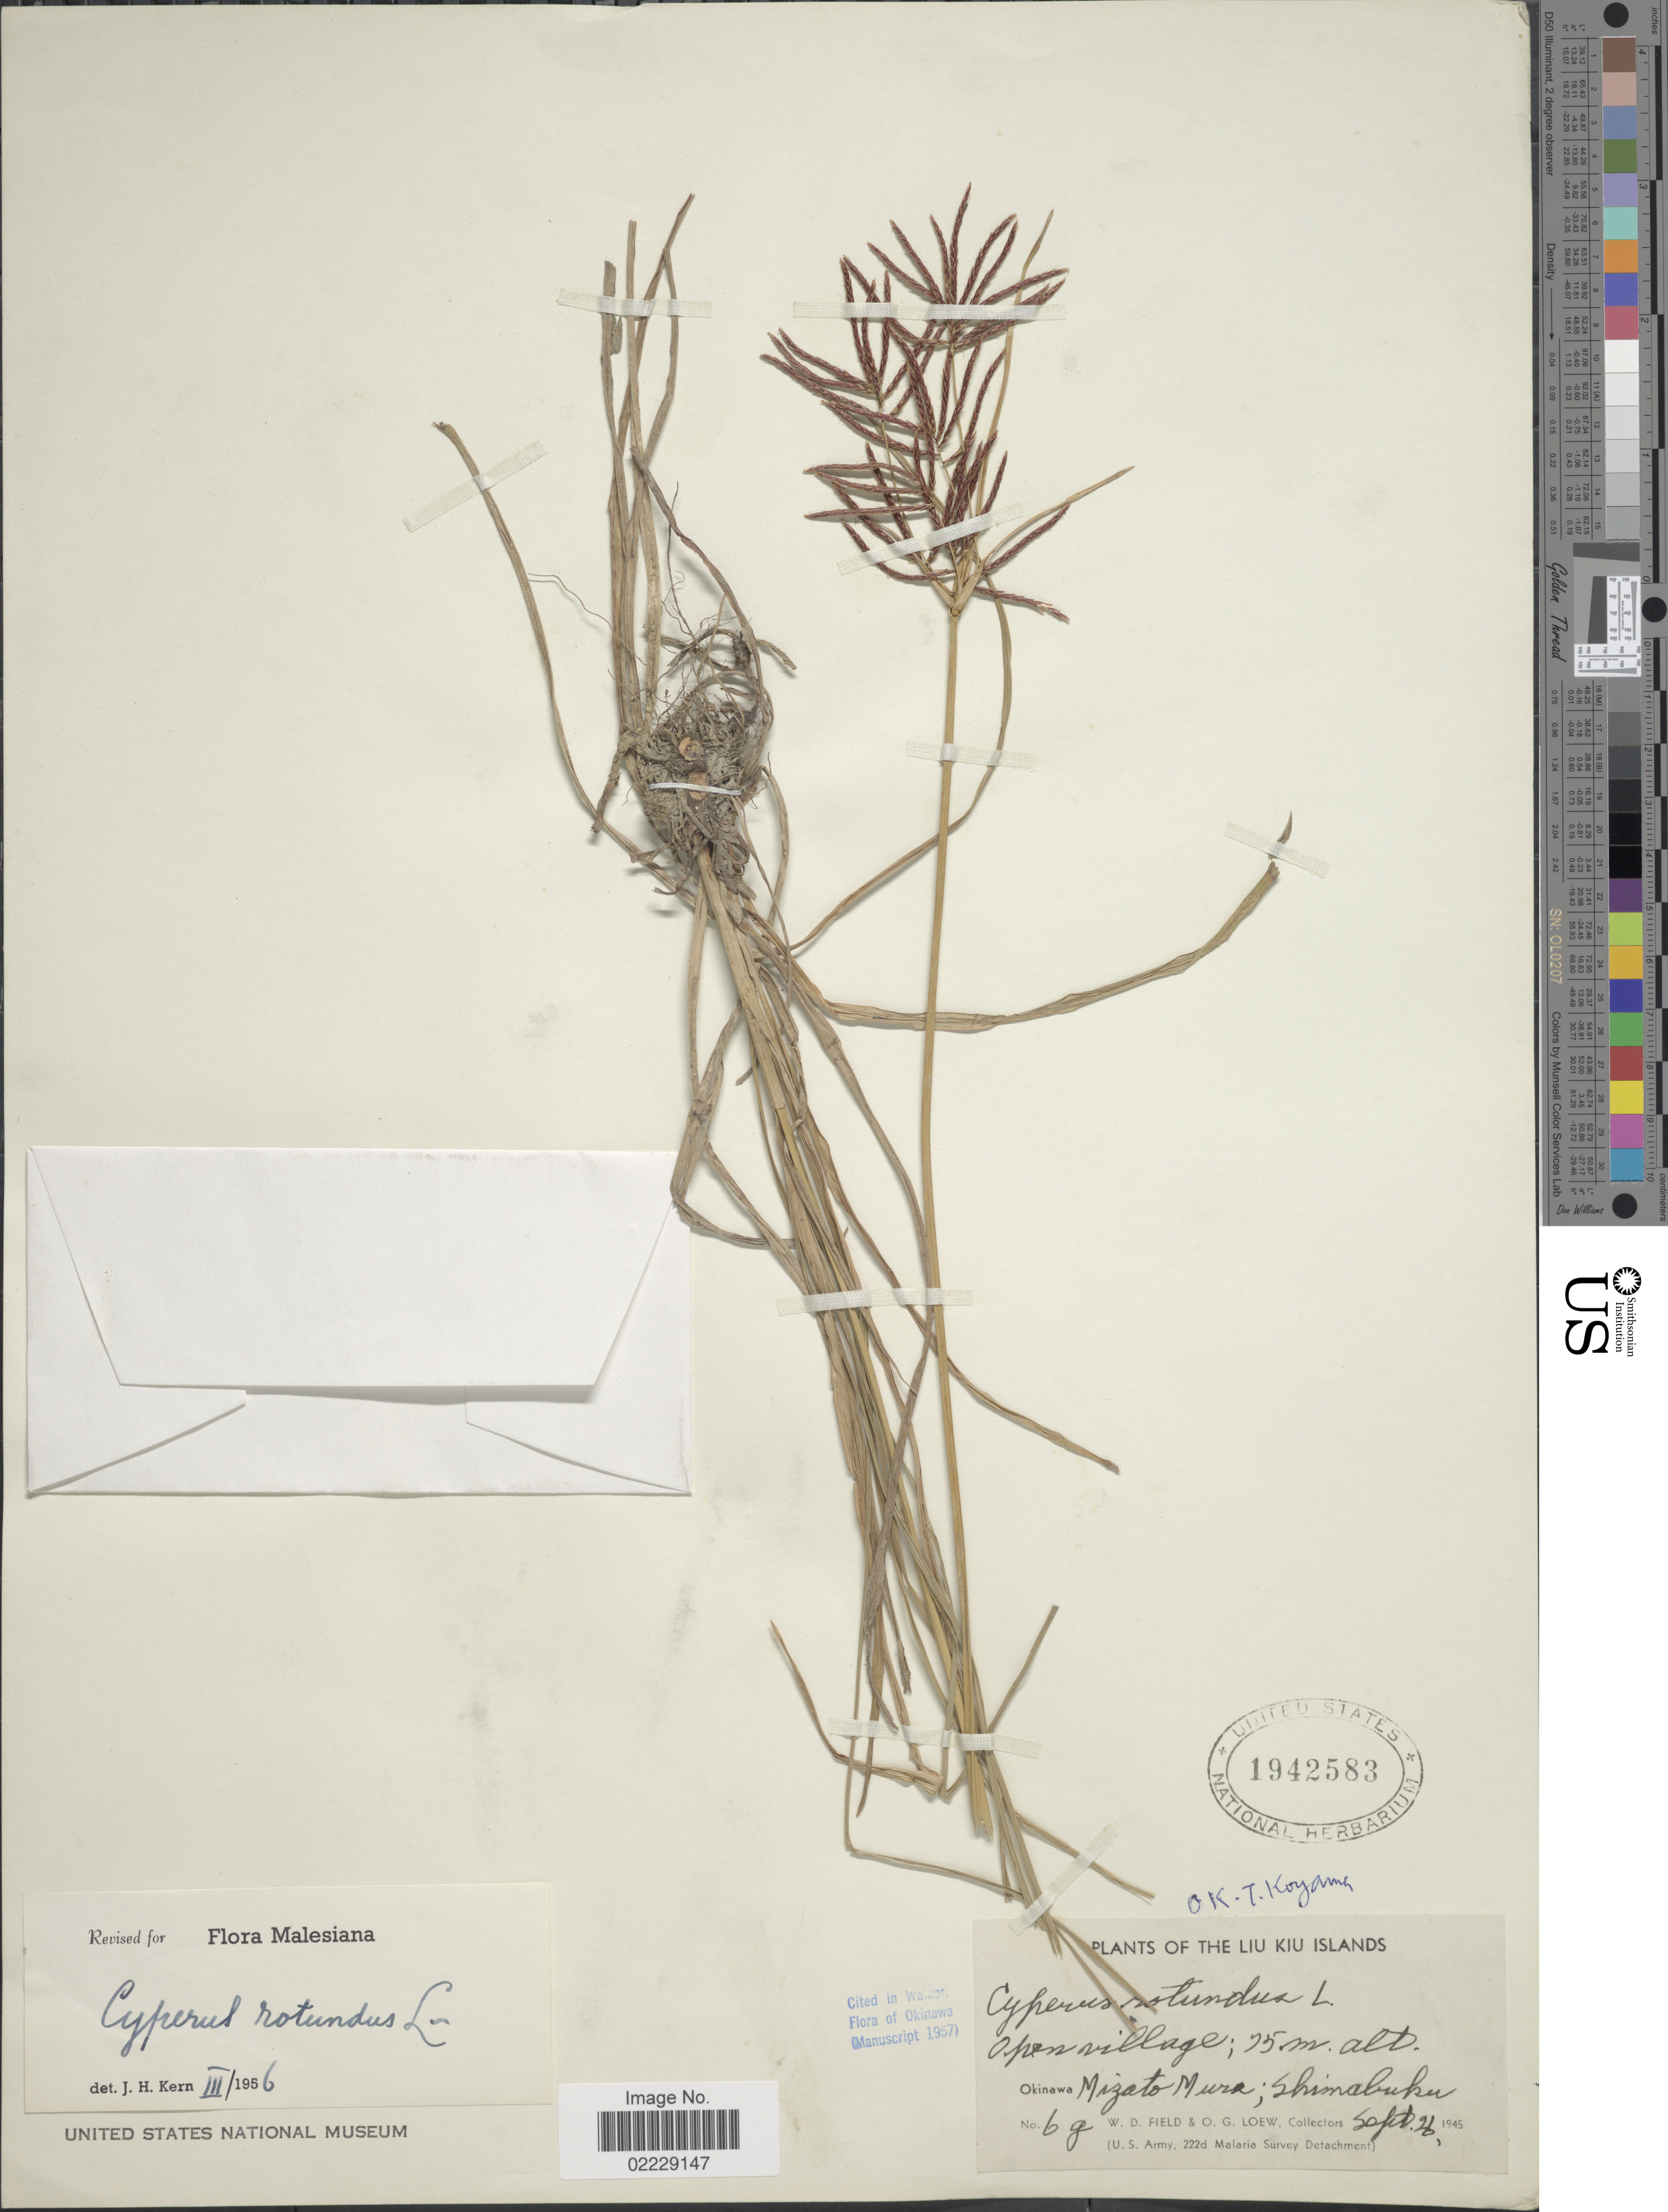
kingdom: Plantae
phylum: Tracheophyta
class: Liliopsida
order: Poales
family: Cyperaceae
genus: Cyperus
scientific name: Cyperus rotundus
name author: L.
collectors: W. D. Field & O. G. Loew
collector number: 6g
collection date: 1945-09-26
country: Japan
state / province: Okinawa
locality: The Liu Kiu Islands, open village, Mizato Mura; Shimabuku.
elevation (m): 25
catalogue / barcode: US 1942583